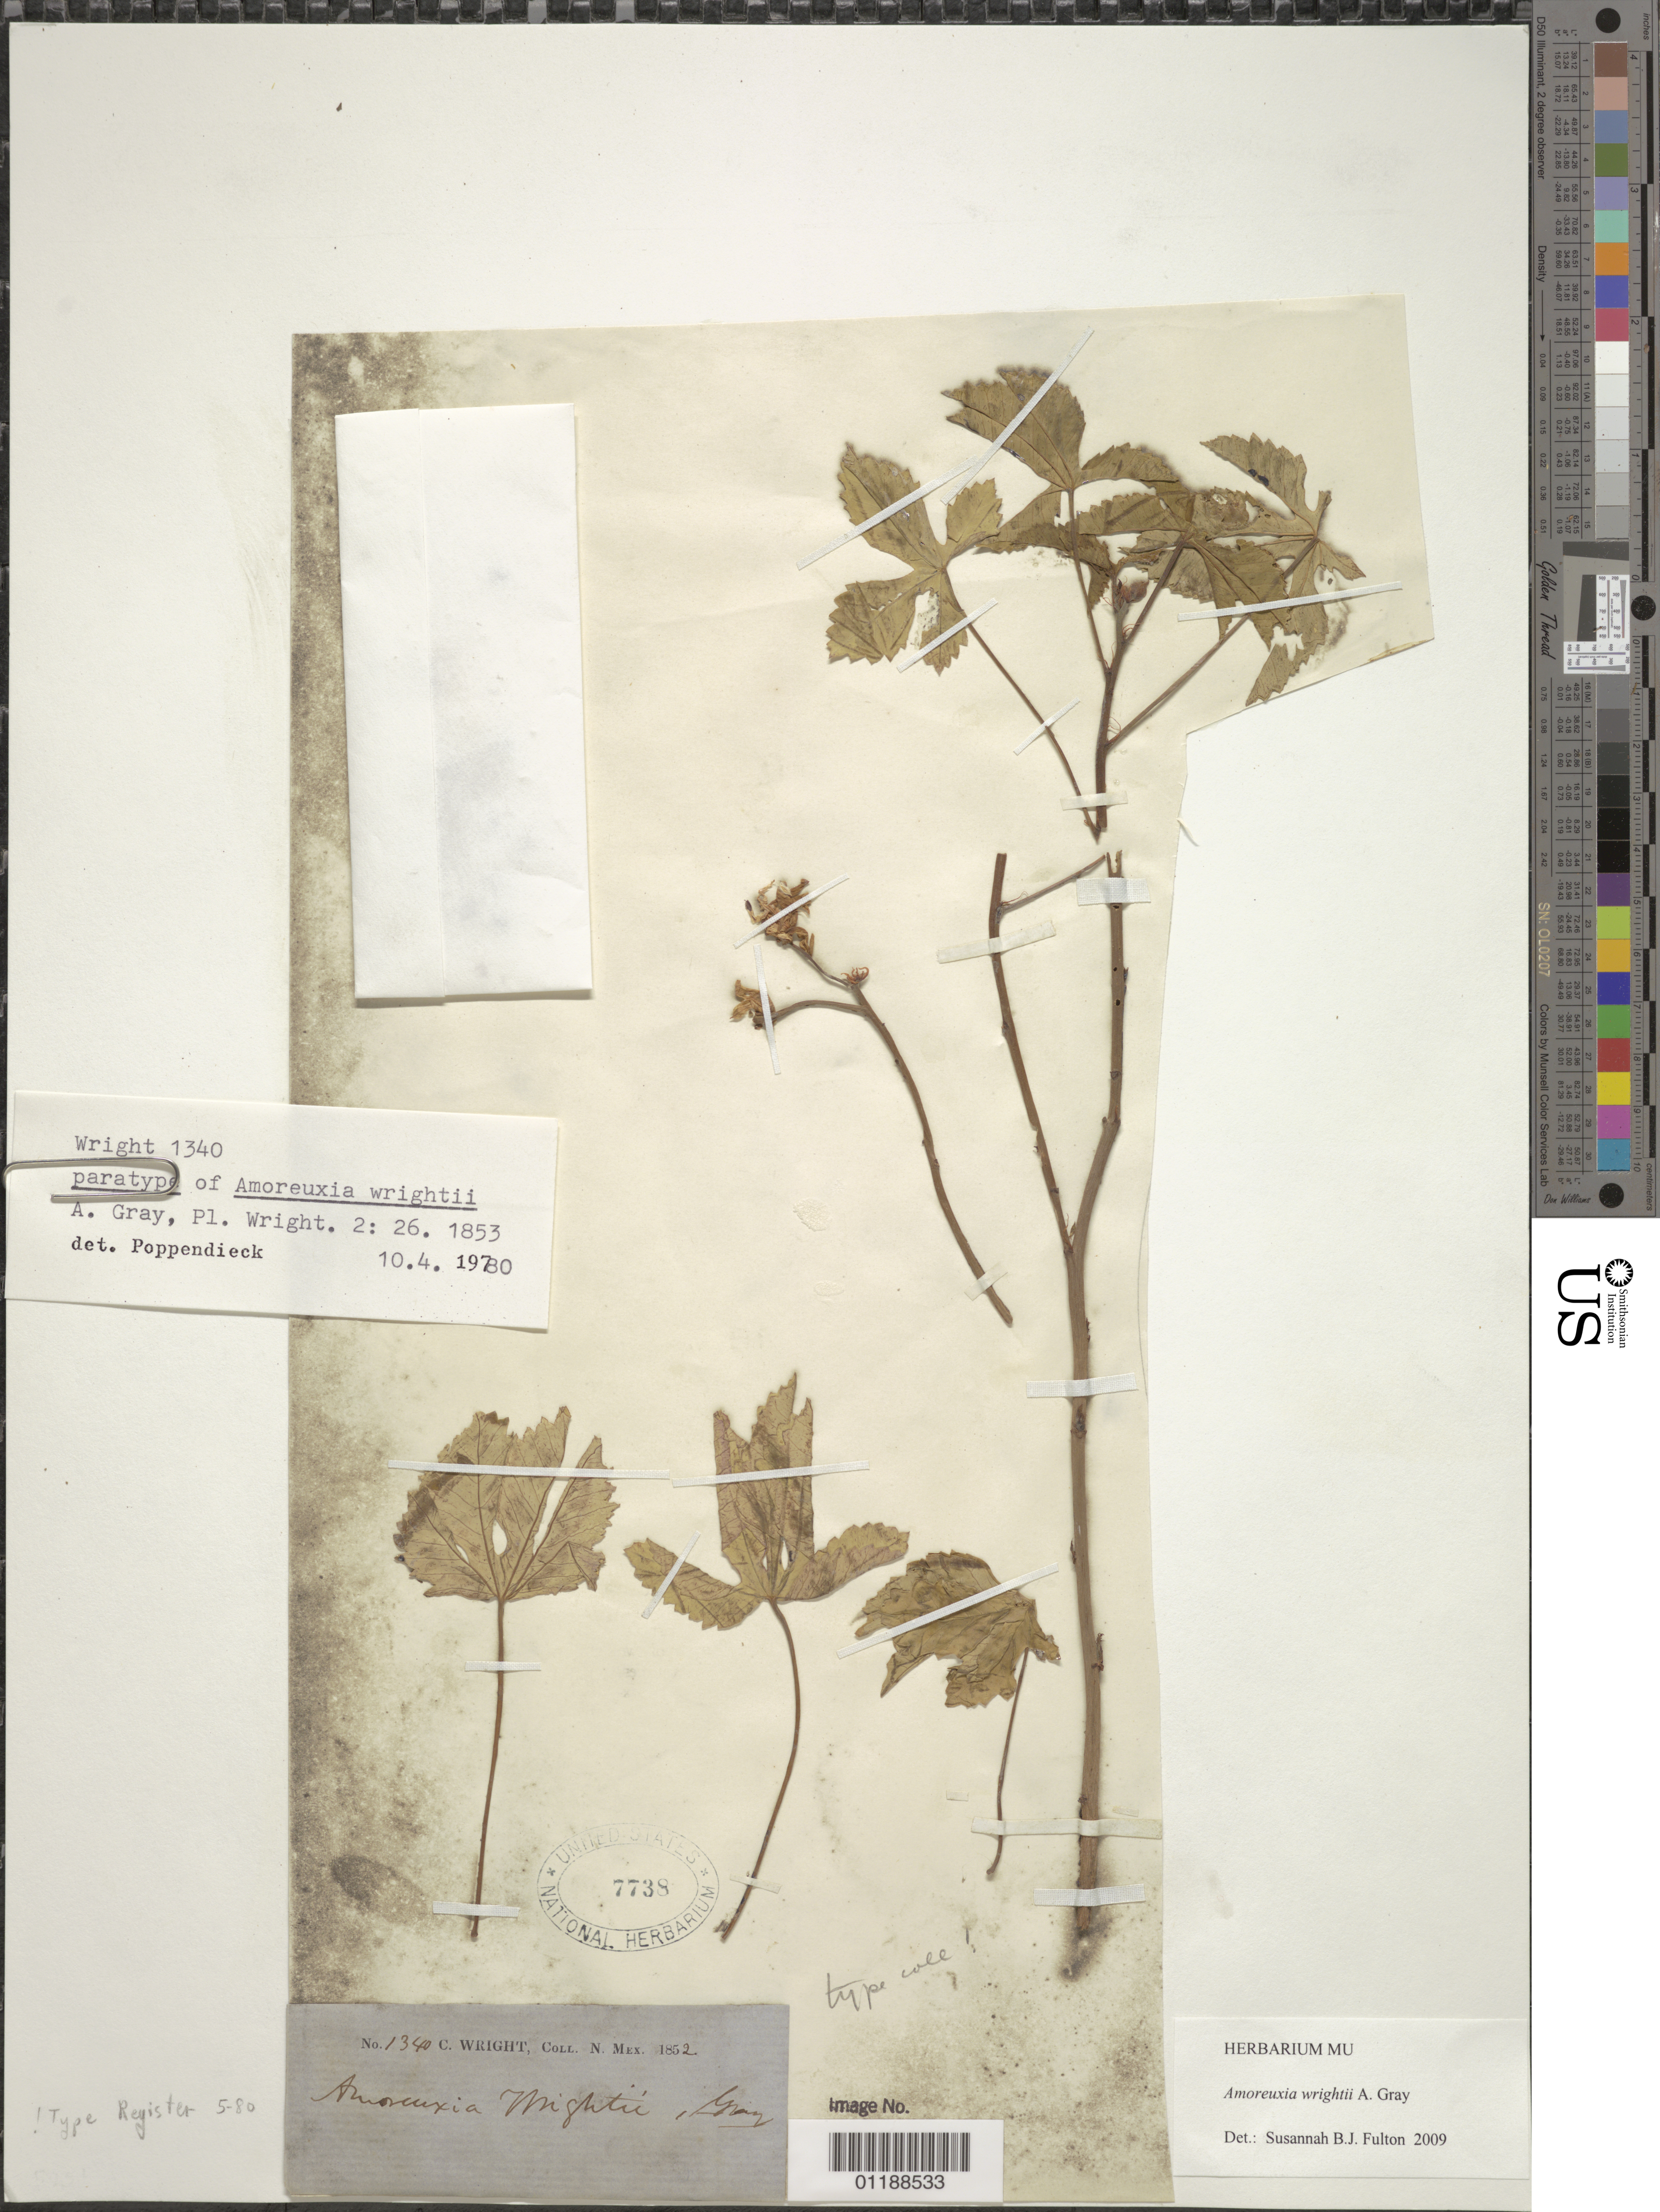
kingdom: Plantae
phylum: Tracheophyta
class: Magnoliopsida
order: Malvales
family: Cochlospermaceae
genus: Amoreuxia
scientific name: Amoreuxia wrightii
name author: A. Gray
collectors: C. Wright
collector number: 1340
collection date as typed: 1852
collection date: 1852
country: United States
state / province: New Mexico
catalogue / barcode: US 7738